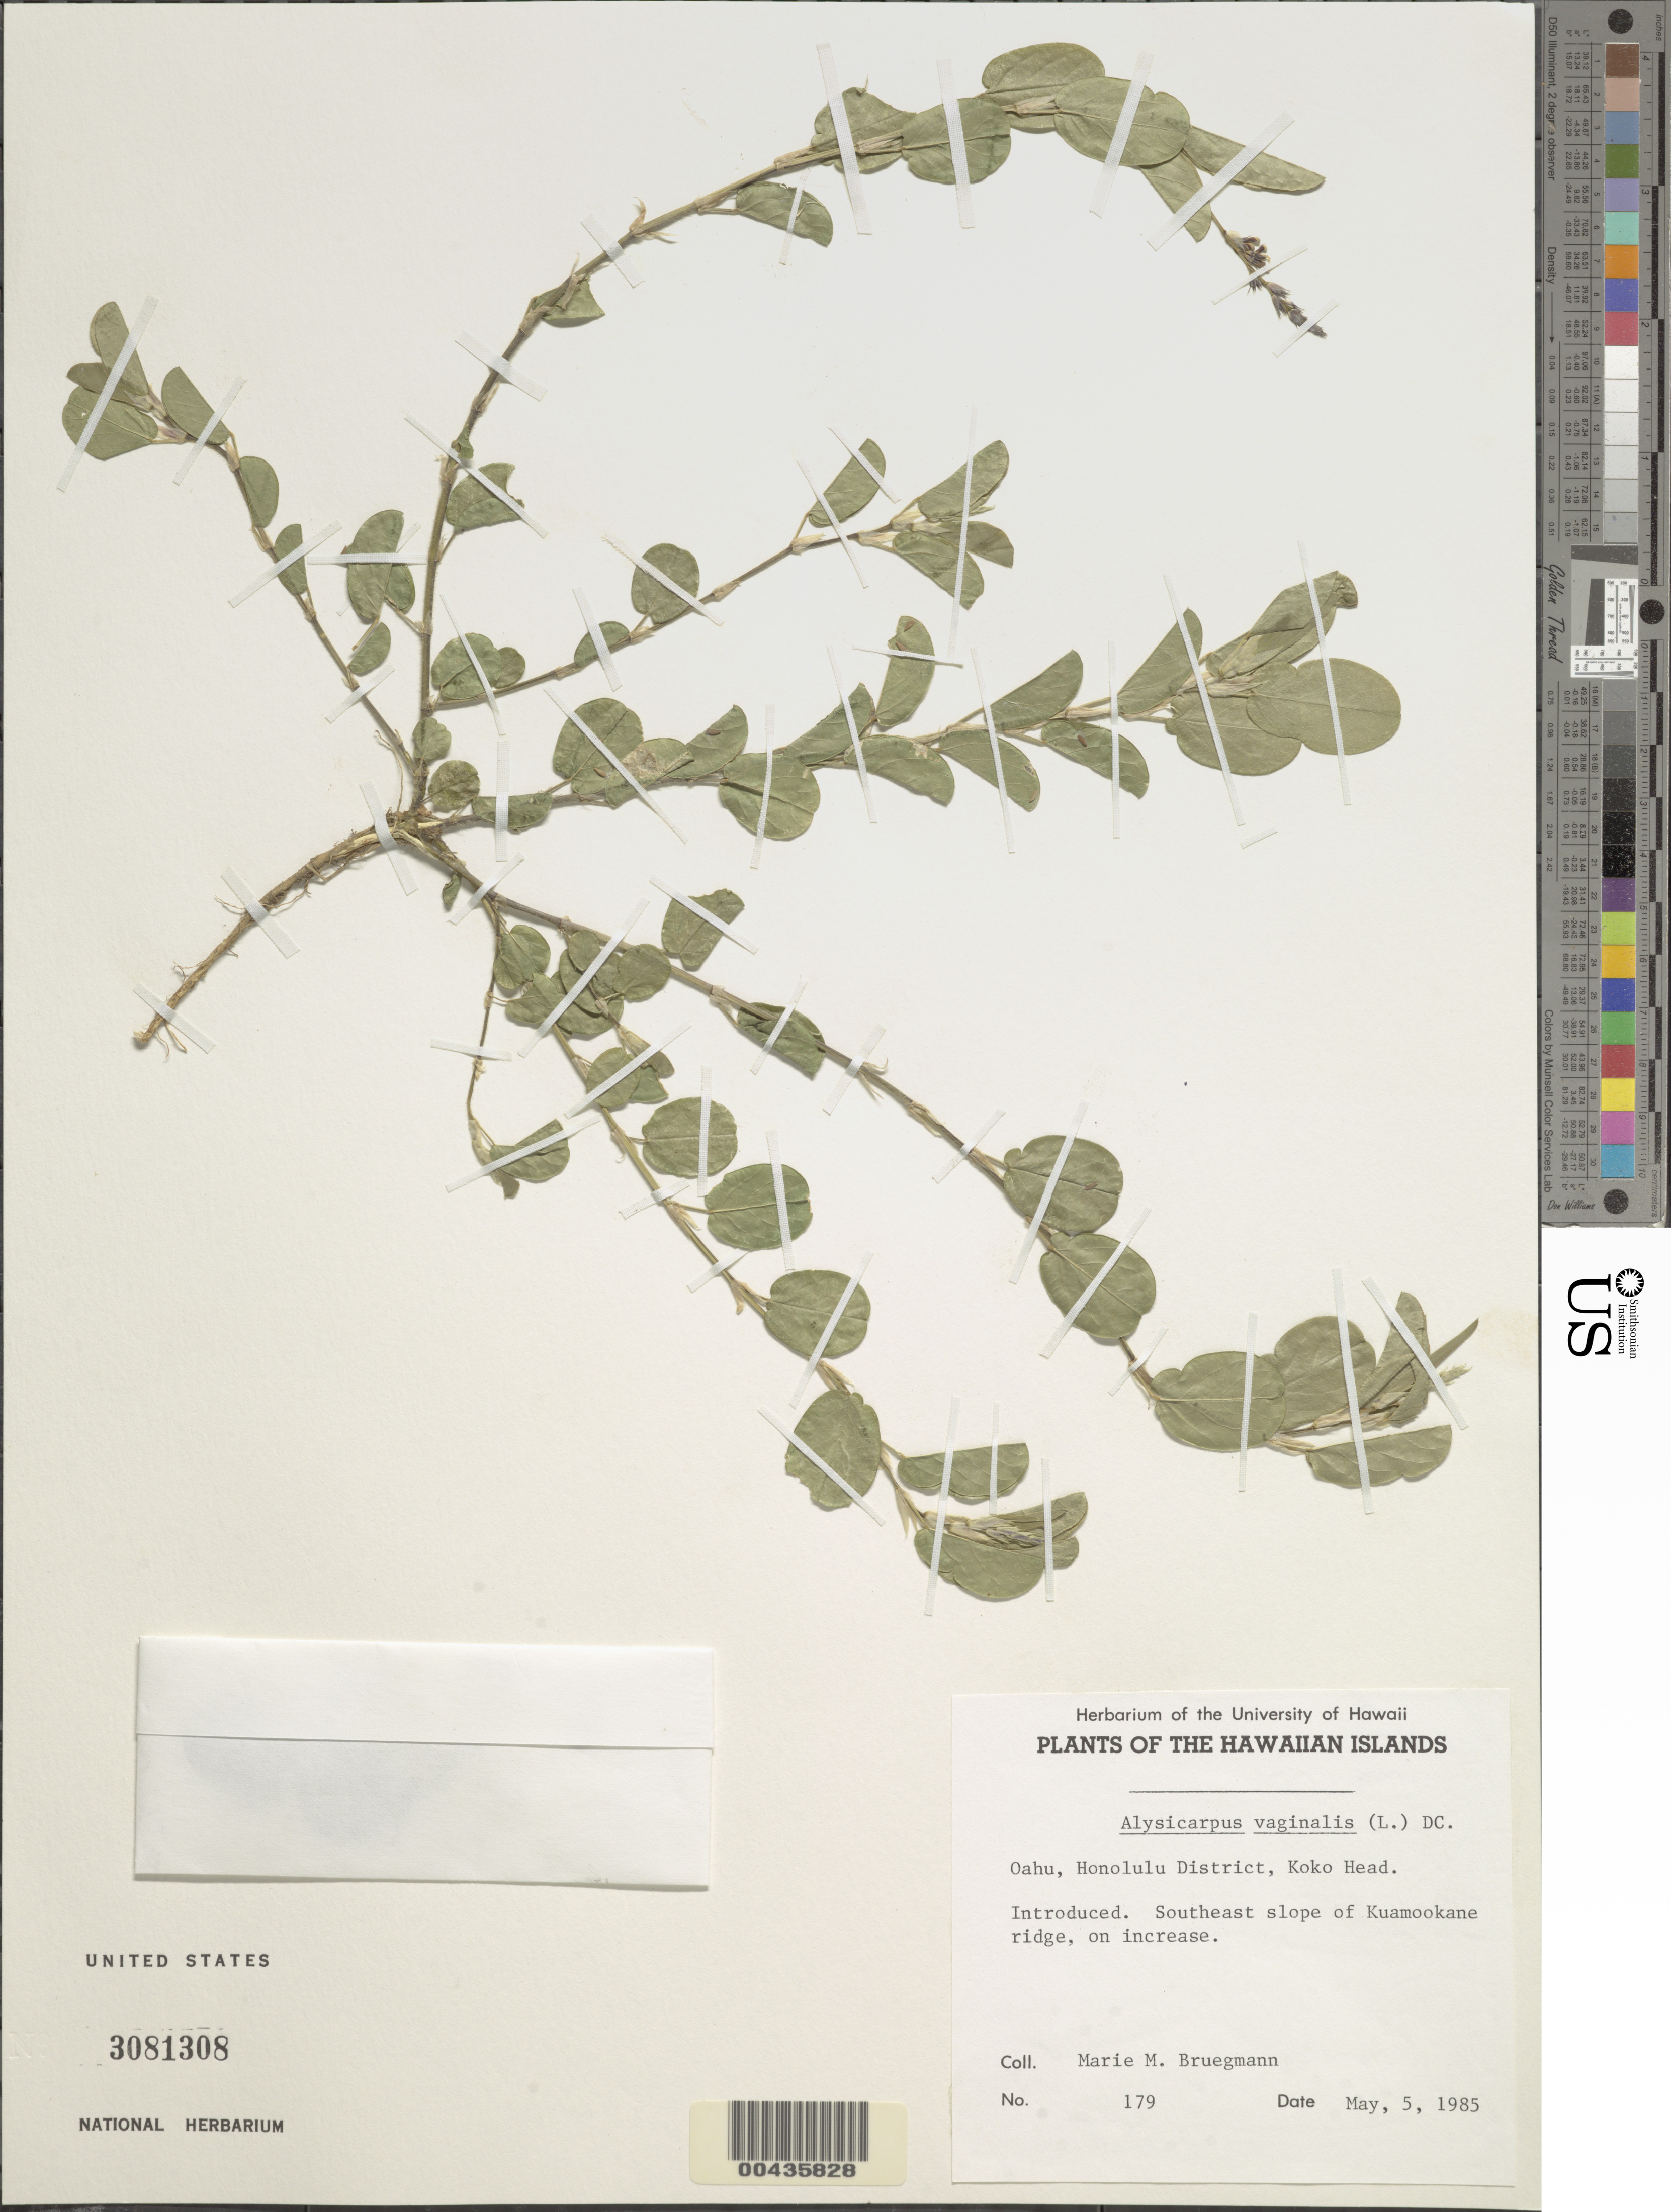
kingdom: Plantae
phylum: Tracheophyta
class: Magnoliopsida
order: Fabales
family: Fabaceae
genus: Alysicarpus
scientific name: Alysicarpus vaginalis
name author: (L.) DC.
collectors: M. Bruegmann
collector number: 179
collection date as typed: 5 May 1985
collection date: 1985-05-05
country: United States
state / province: Hawaii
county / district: Honolulu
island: Oahu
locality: Honolulu District, Koko Head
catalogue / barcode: US 3081308